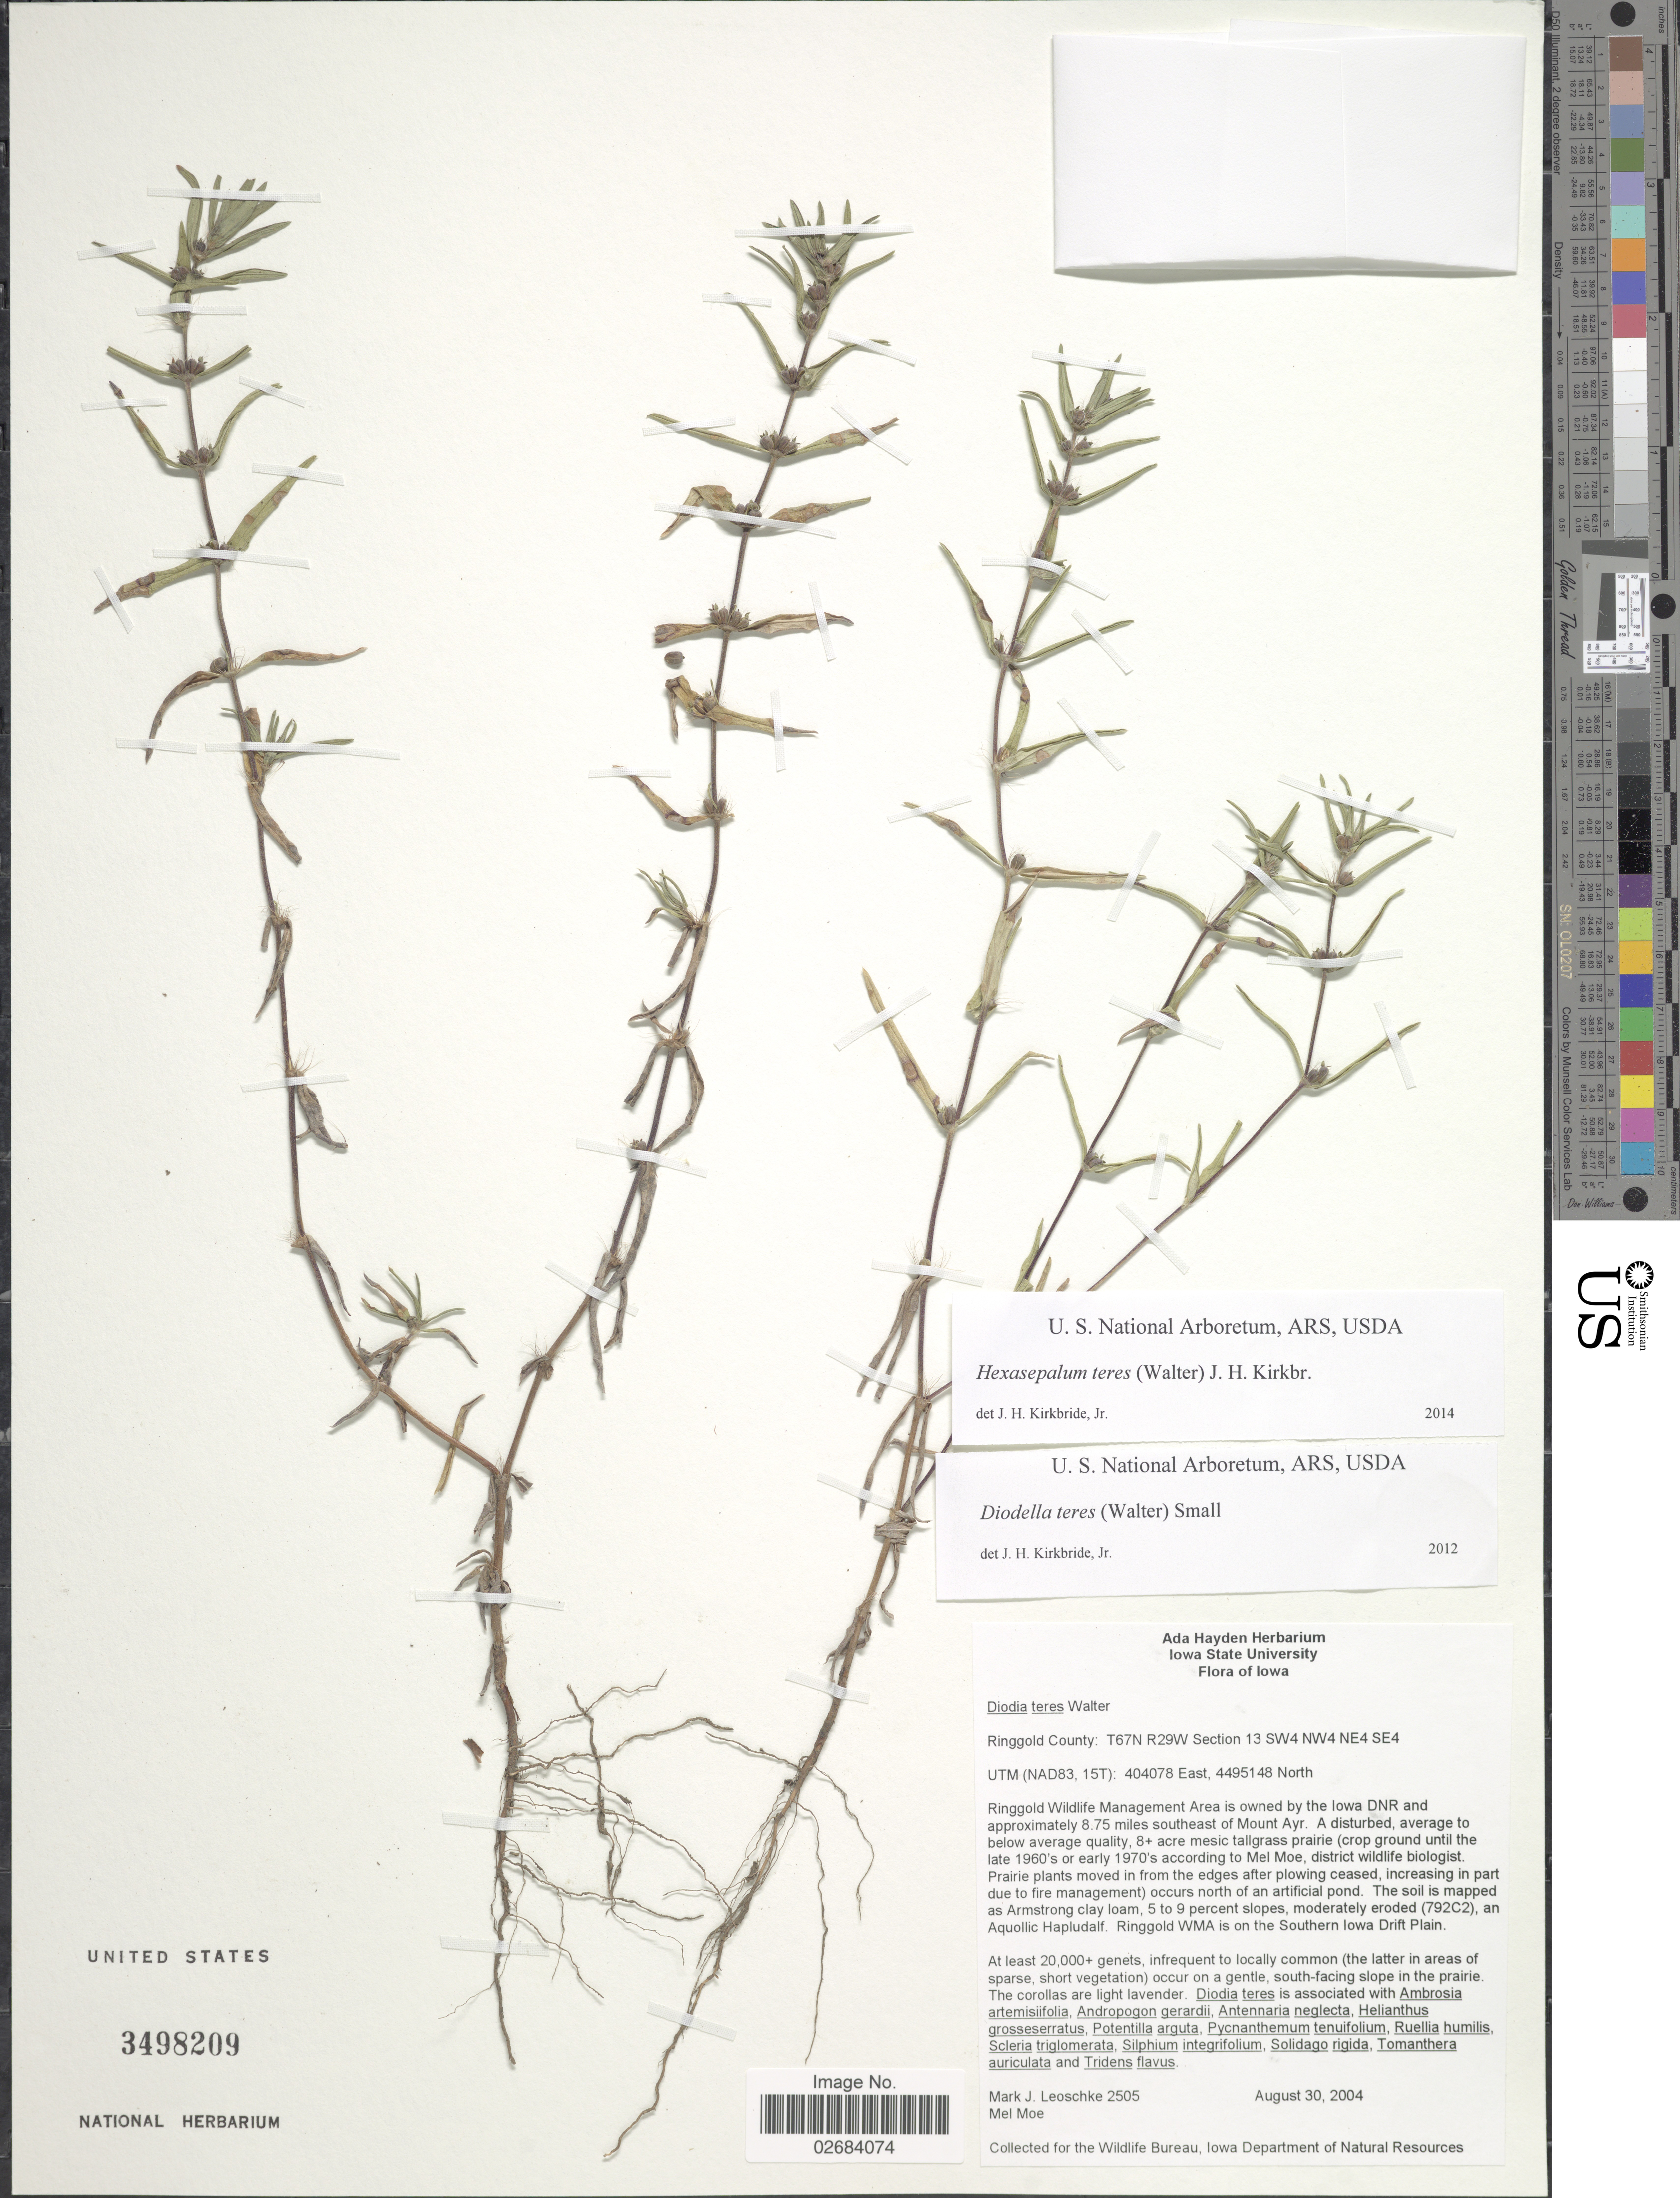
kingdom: Plantae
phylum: Tracheophyta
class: Magnoliopsida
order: Gentianales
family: Rubiaceae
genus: Diodia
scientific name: Diodia teres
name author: Walter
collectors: M. J. Leoschke & M. Moe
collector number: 2505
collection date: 2004-08-30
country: United States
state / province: Iowa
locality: Ringgold County: T67N R29W Section 13 SW4 NW4 NE4 SE4, UTM (NAD83, 15T), Ringgold Wildlife Management Area is owned by the Iowa DNR and approximately 8.75 miles southeast of Mount Ayr, occurs north of an artificial pond, Ringgold WMA is on the Southern Iowa Drift Plain.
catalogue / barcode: US 3498209